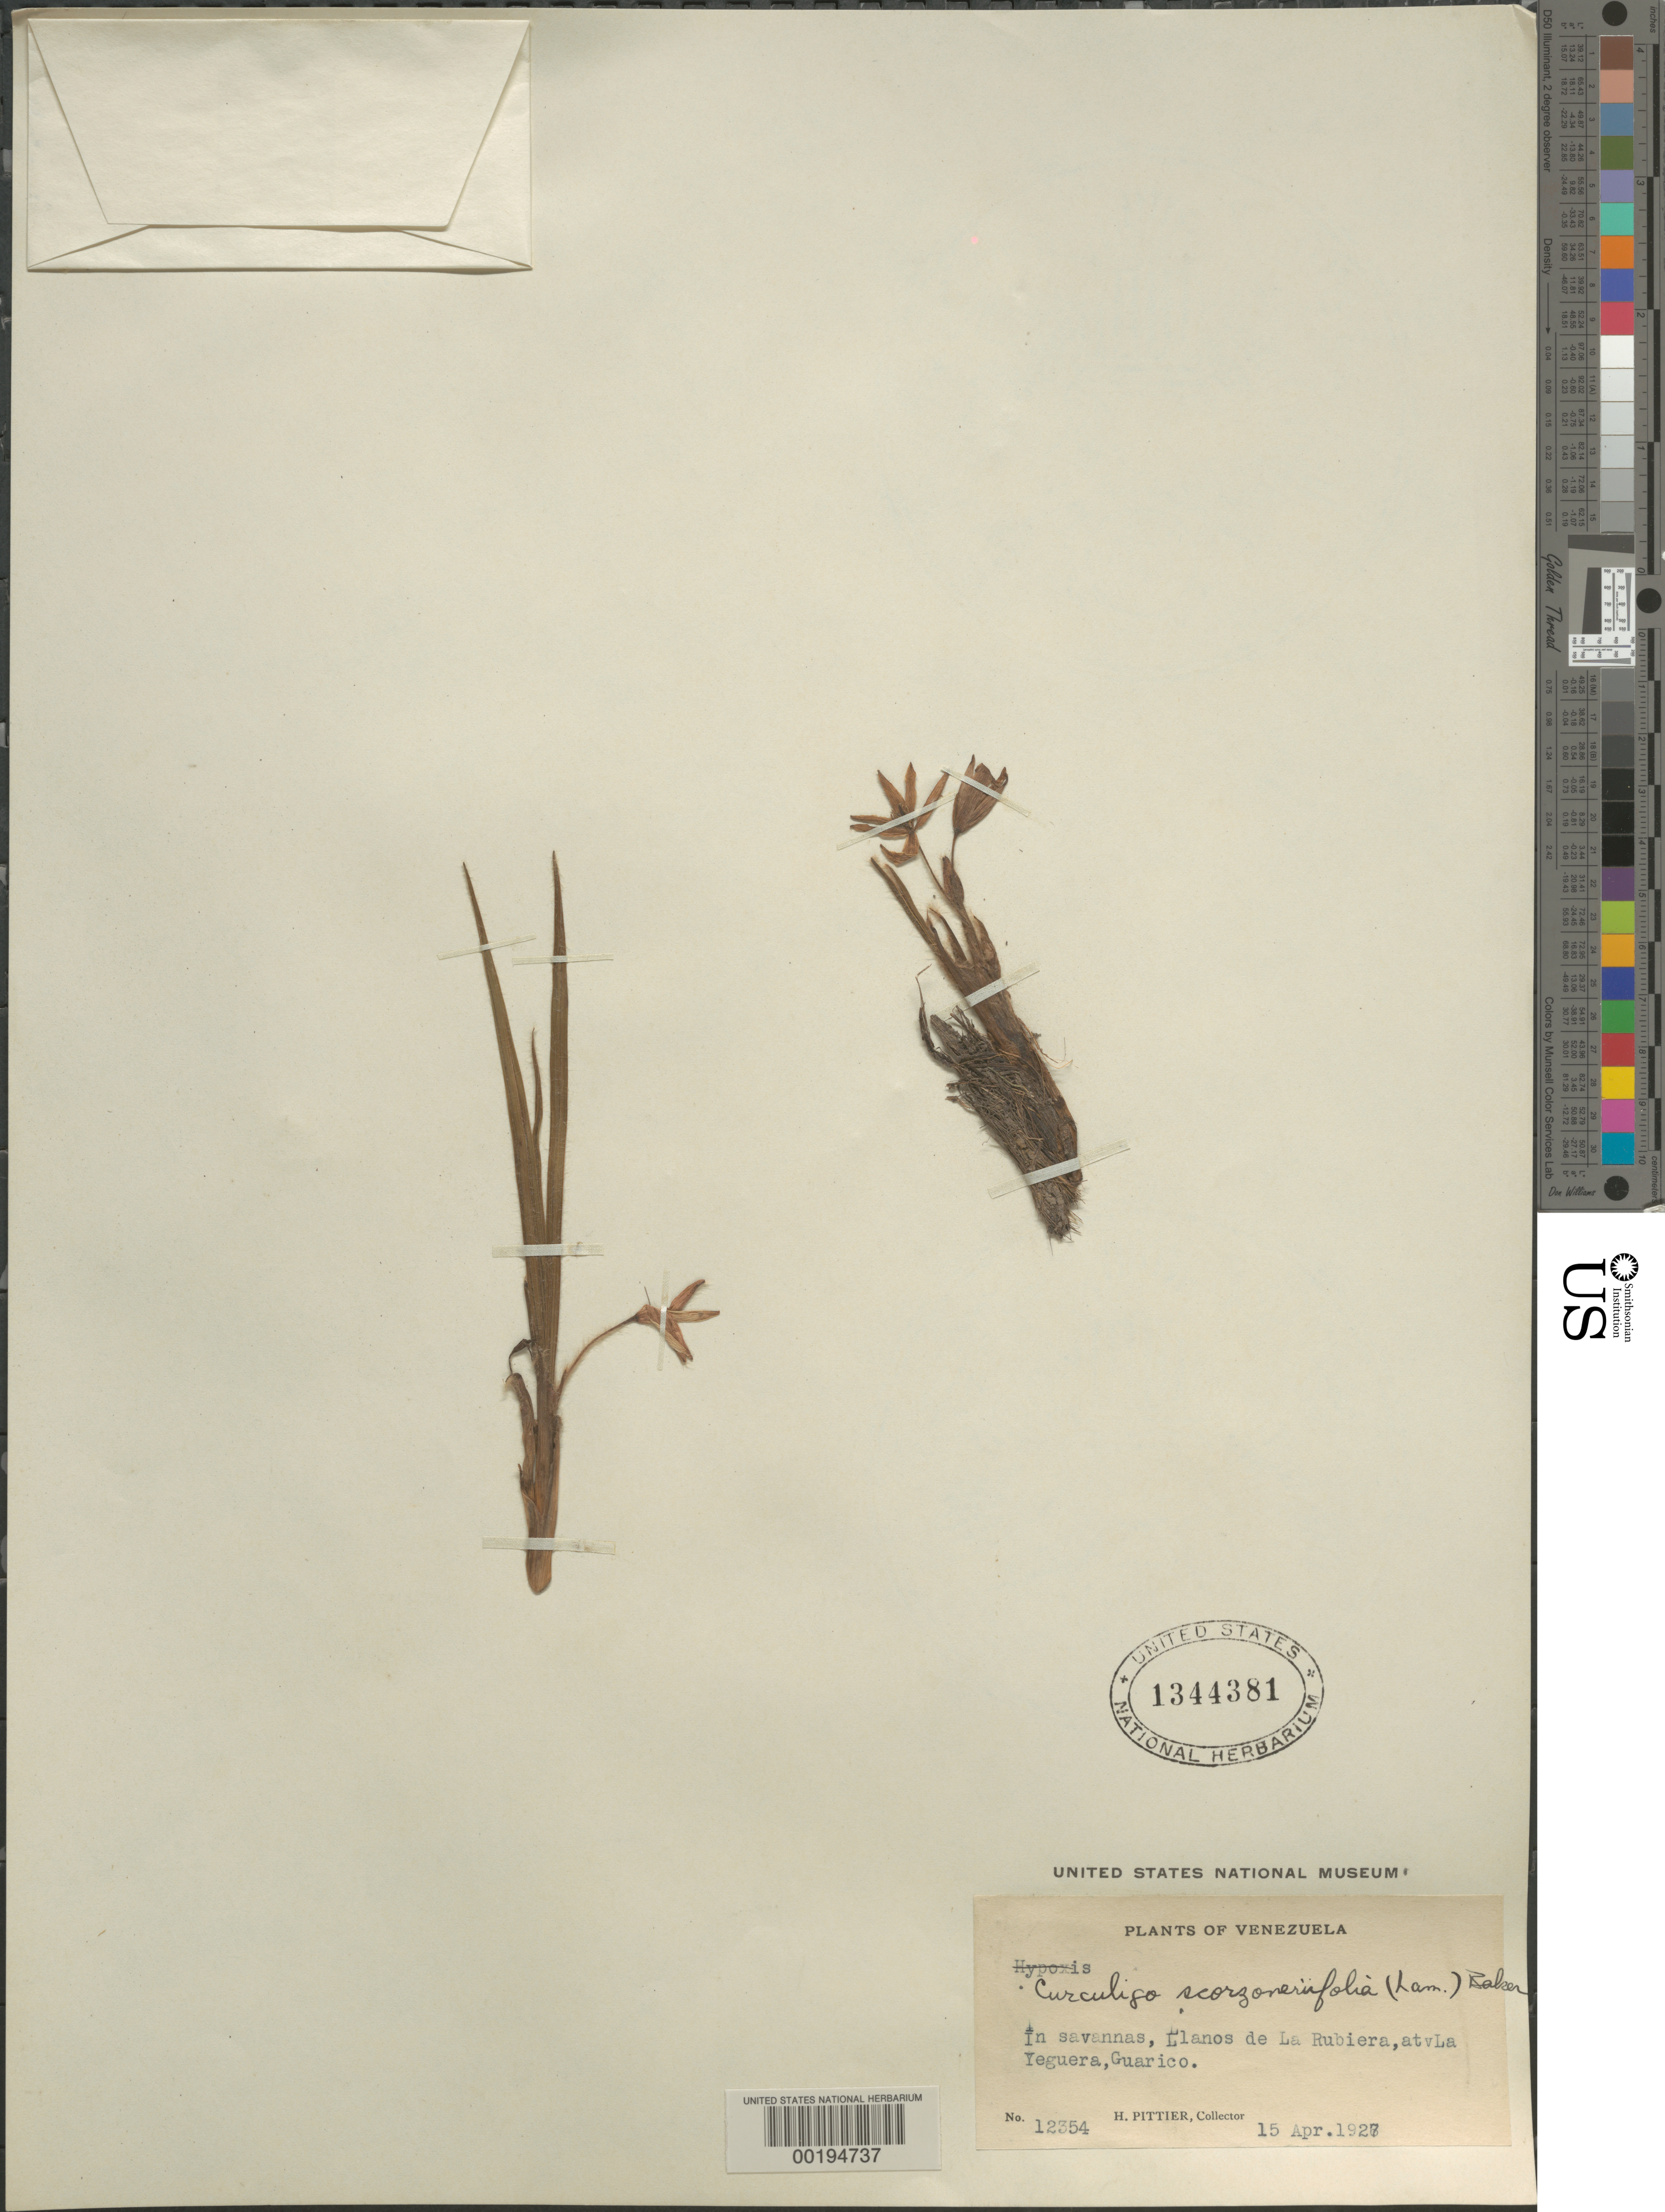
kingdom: Plantae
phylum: Tracheophyta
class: Liliopsida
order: Asparagales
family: Hypoxidaceae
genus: Curculigo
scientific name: Curculigo scorzonerifolia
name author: (Lam.) Baker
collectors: H. F. Pittier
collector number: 12354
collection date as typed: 15 Apr 1927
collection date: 1927-04-15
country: Venezuela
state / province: Guárico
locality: Llanos de la rubiera, at la yeguera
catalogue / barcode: US 1344381